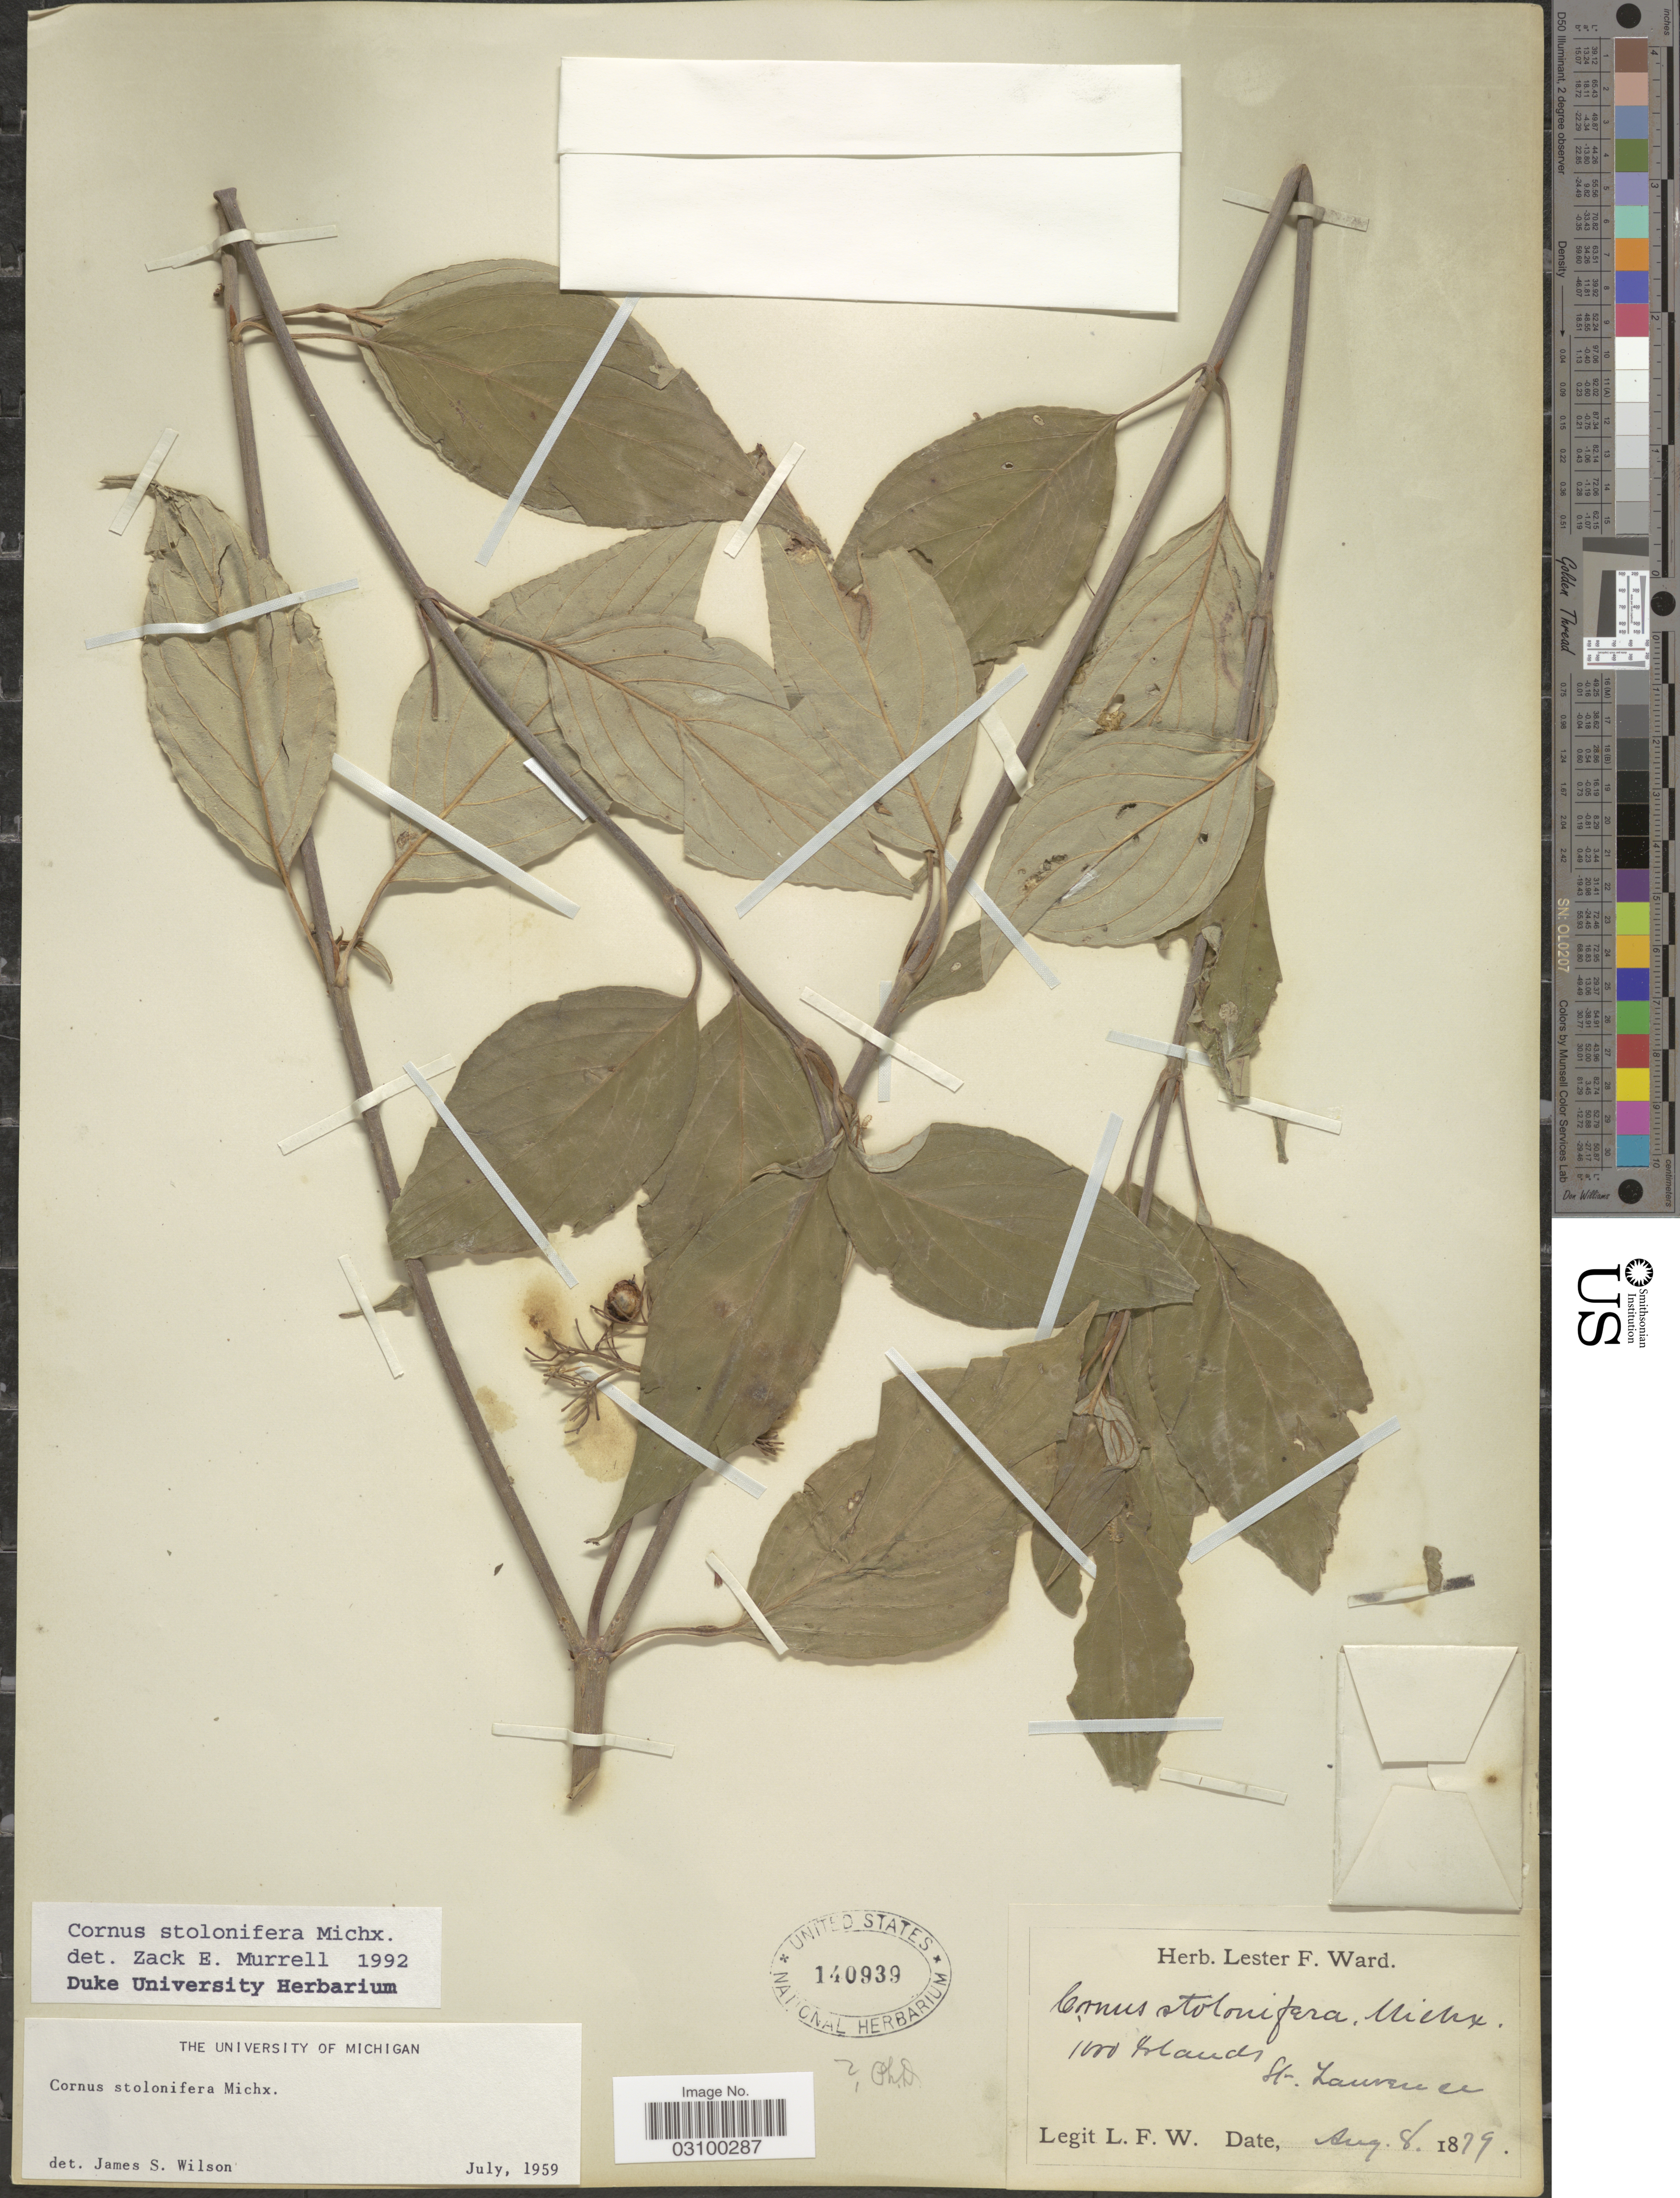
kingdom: Plantae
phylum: Tracheophyta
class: Magnoliopsida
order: Cornales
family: Cornaceae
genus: Cornus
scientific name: Cornus sericea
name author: L.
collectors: L. F. Ward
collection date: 1879-08-08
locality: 1000 Islands St. Lawrence.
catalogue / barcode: US 140939